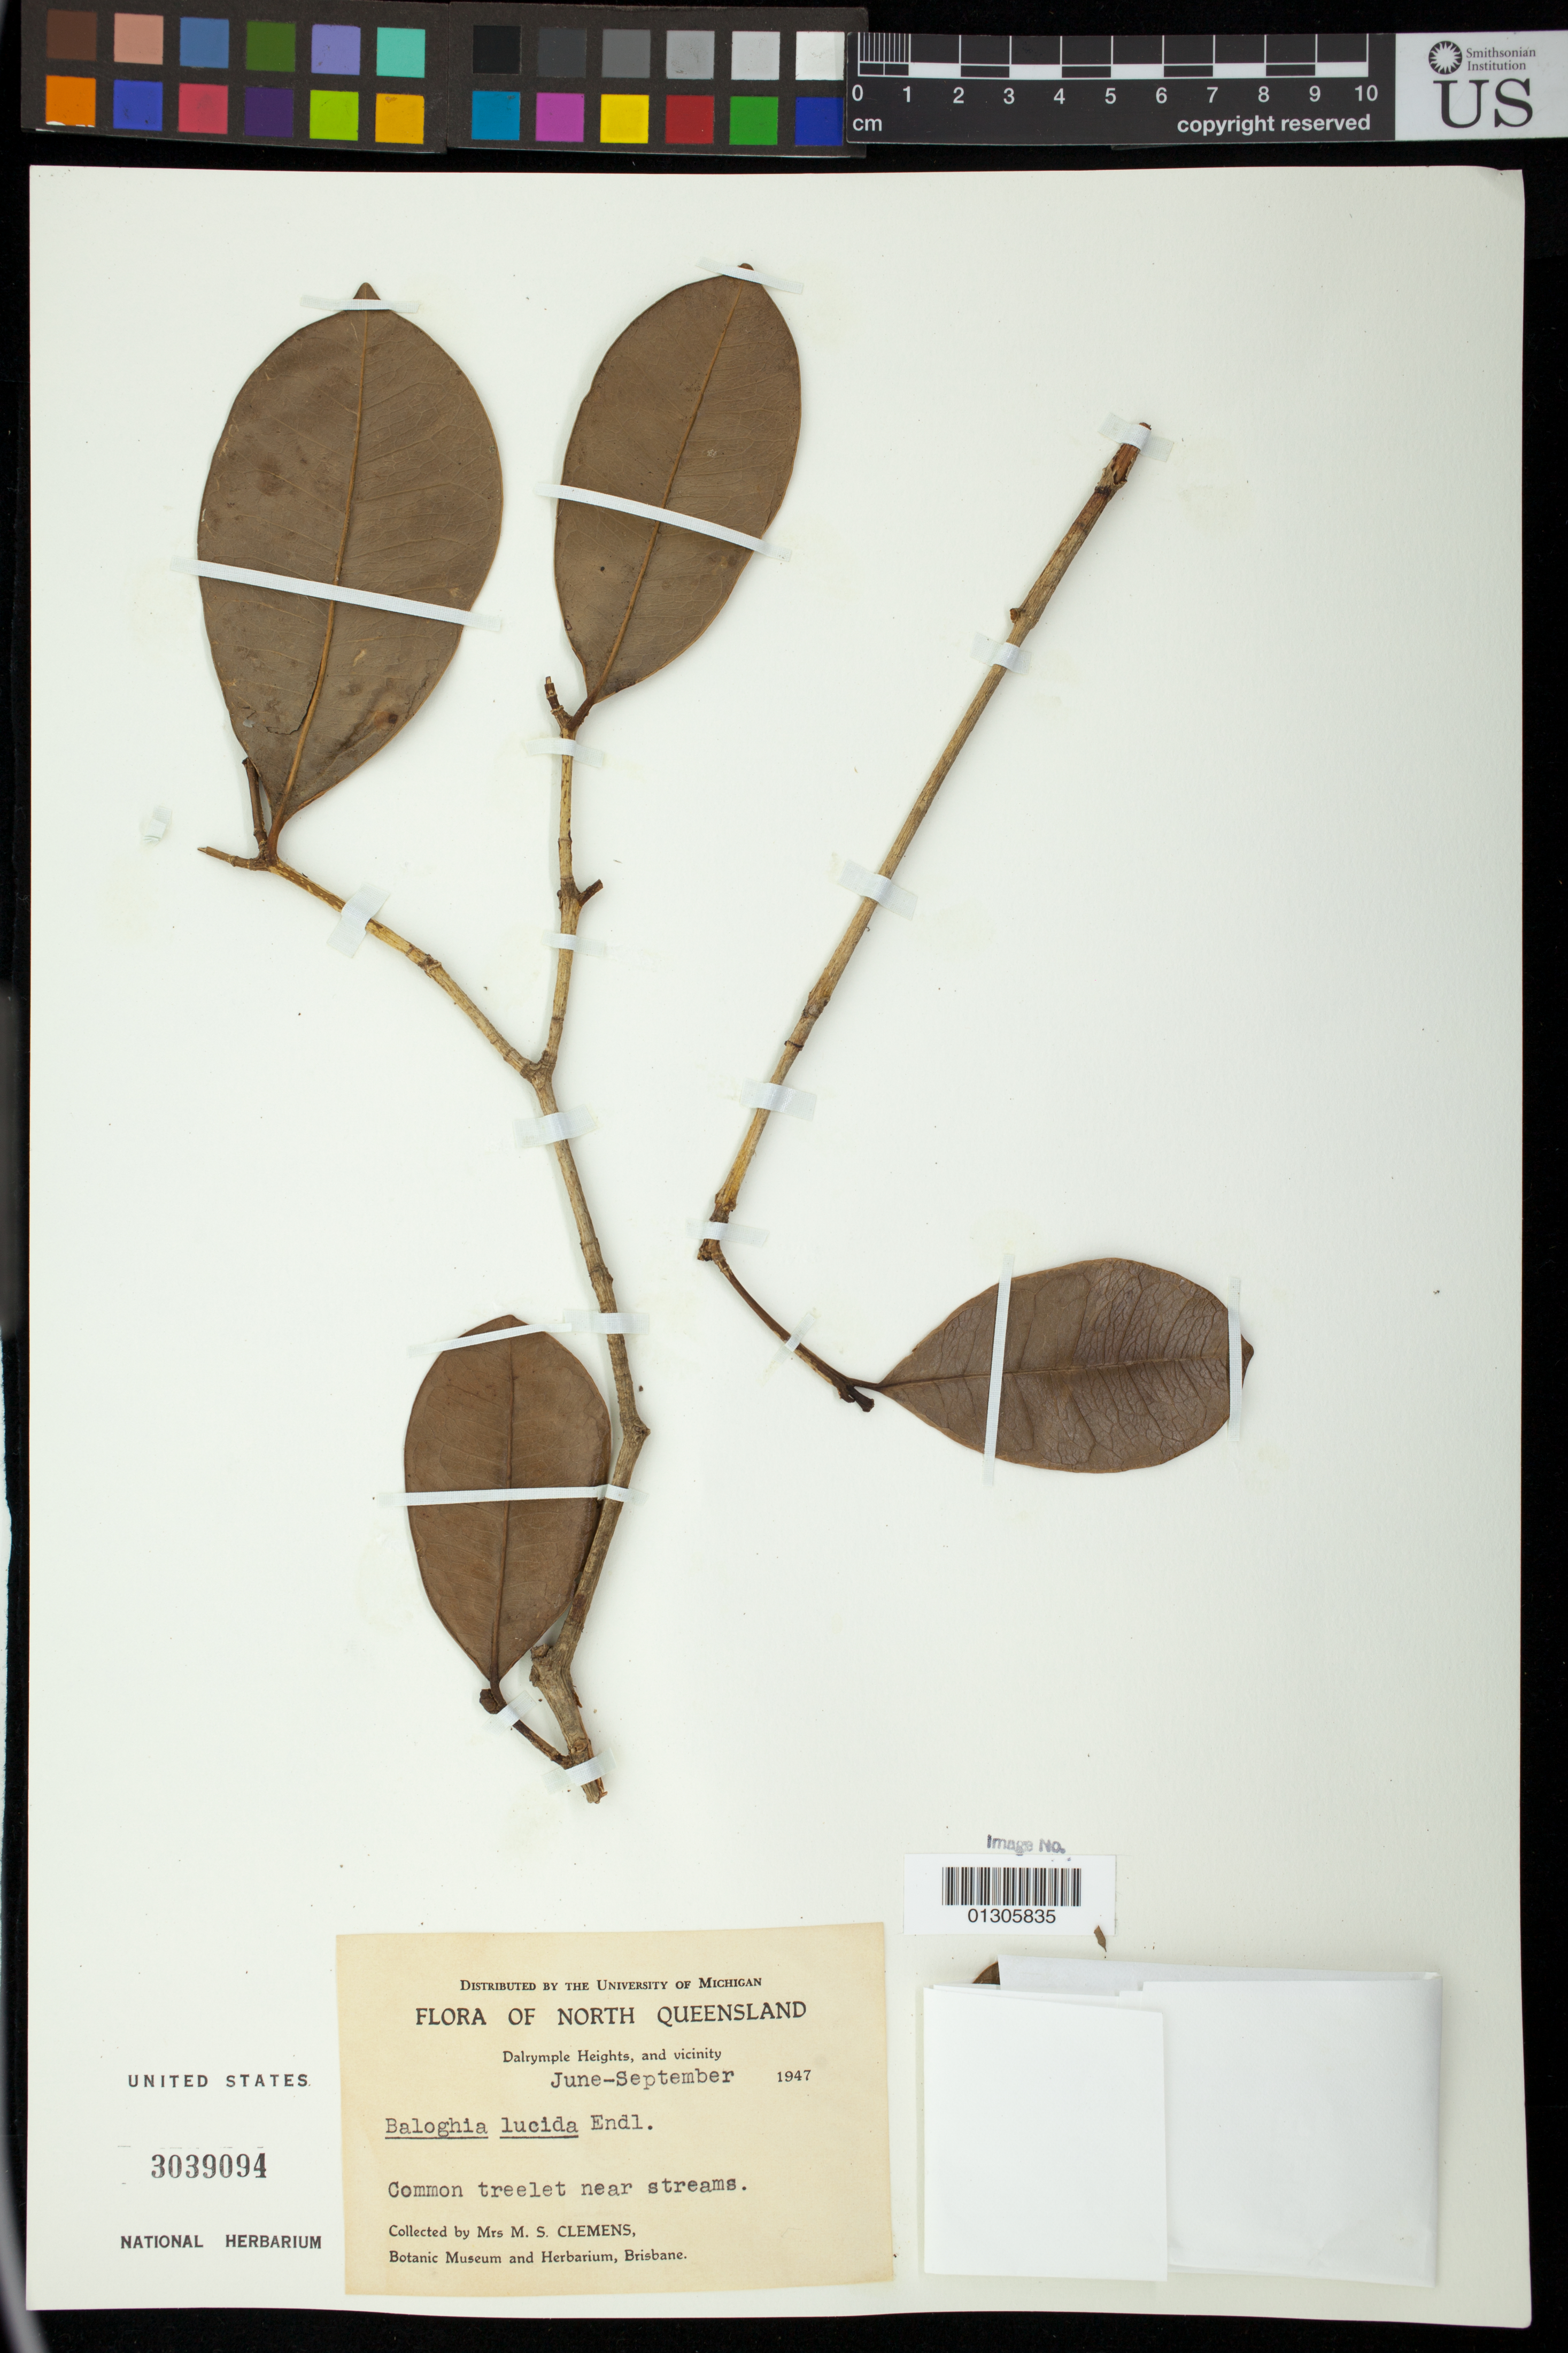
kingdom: Plantae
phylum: Tracheophyta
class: Magnoliopsida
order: Malpighiales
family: Euphorbiaceae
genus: Baloghia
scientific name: Baloghia lucida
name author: Endl.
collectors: M. S. Clemens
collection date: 1947-09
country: Australia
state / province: Queensland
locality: North Queensland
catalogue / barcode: US 3039094